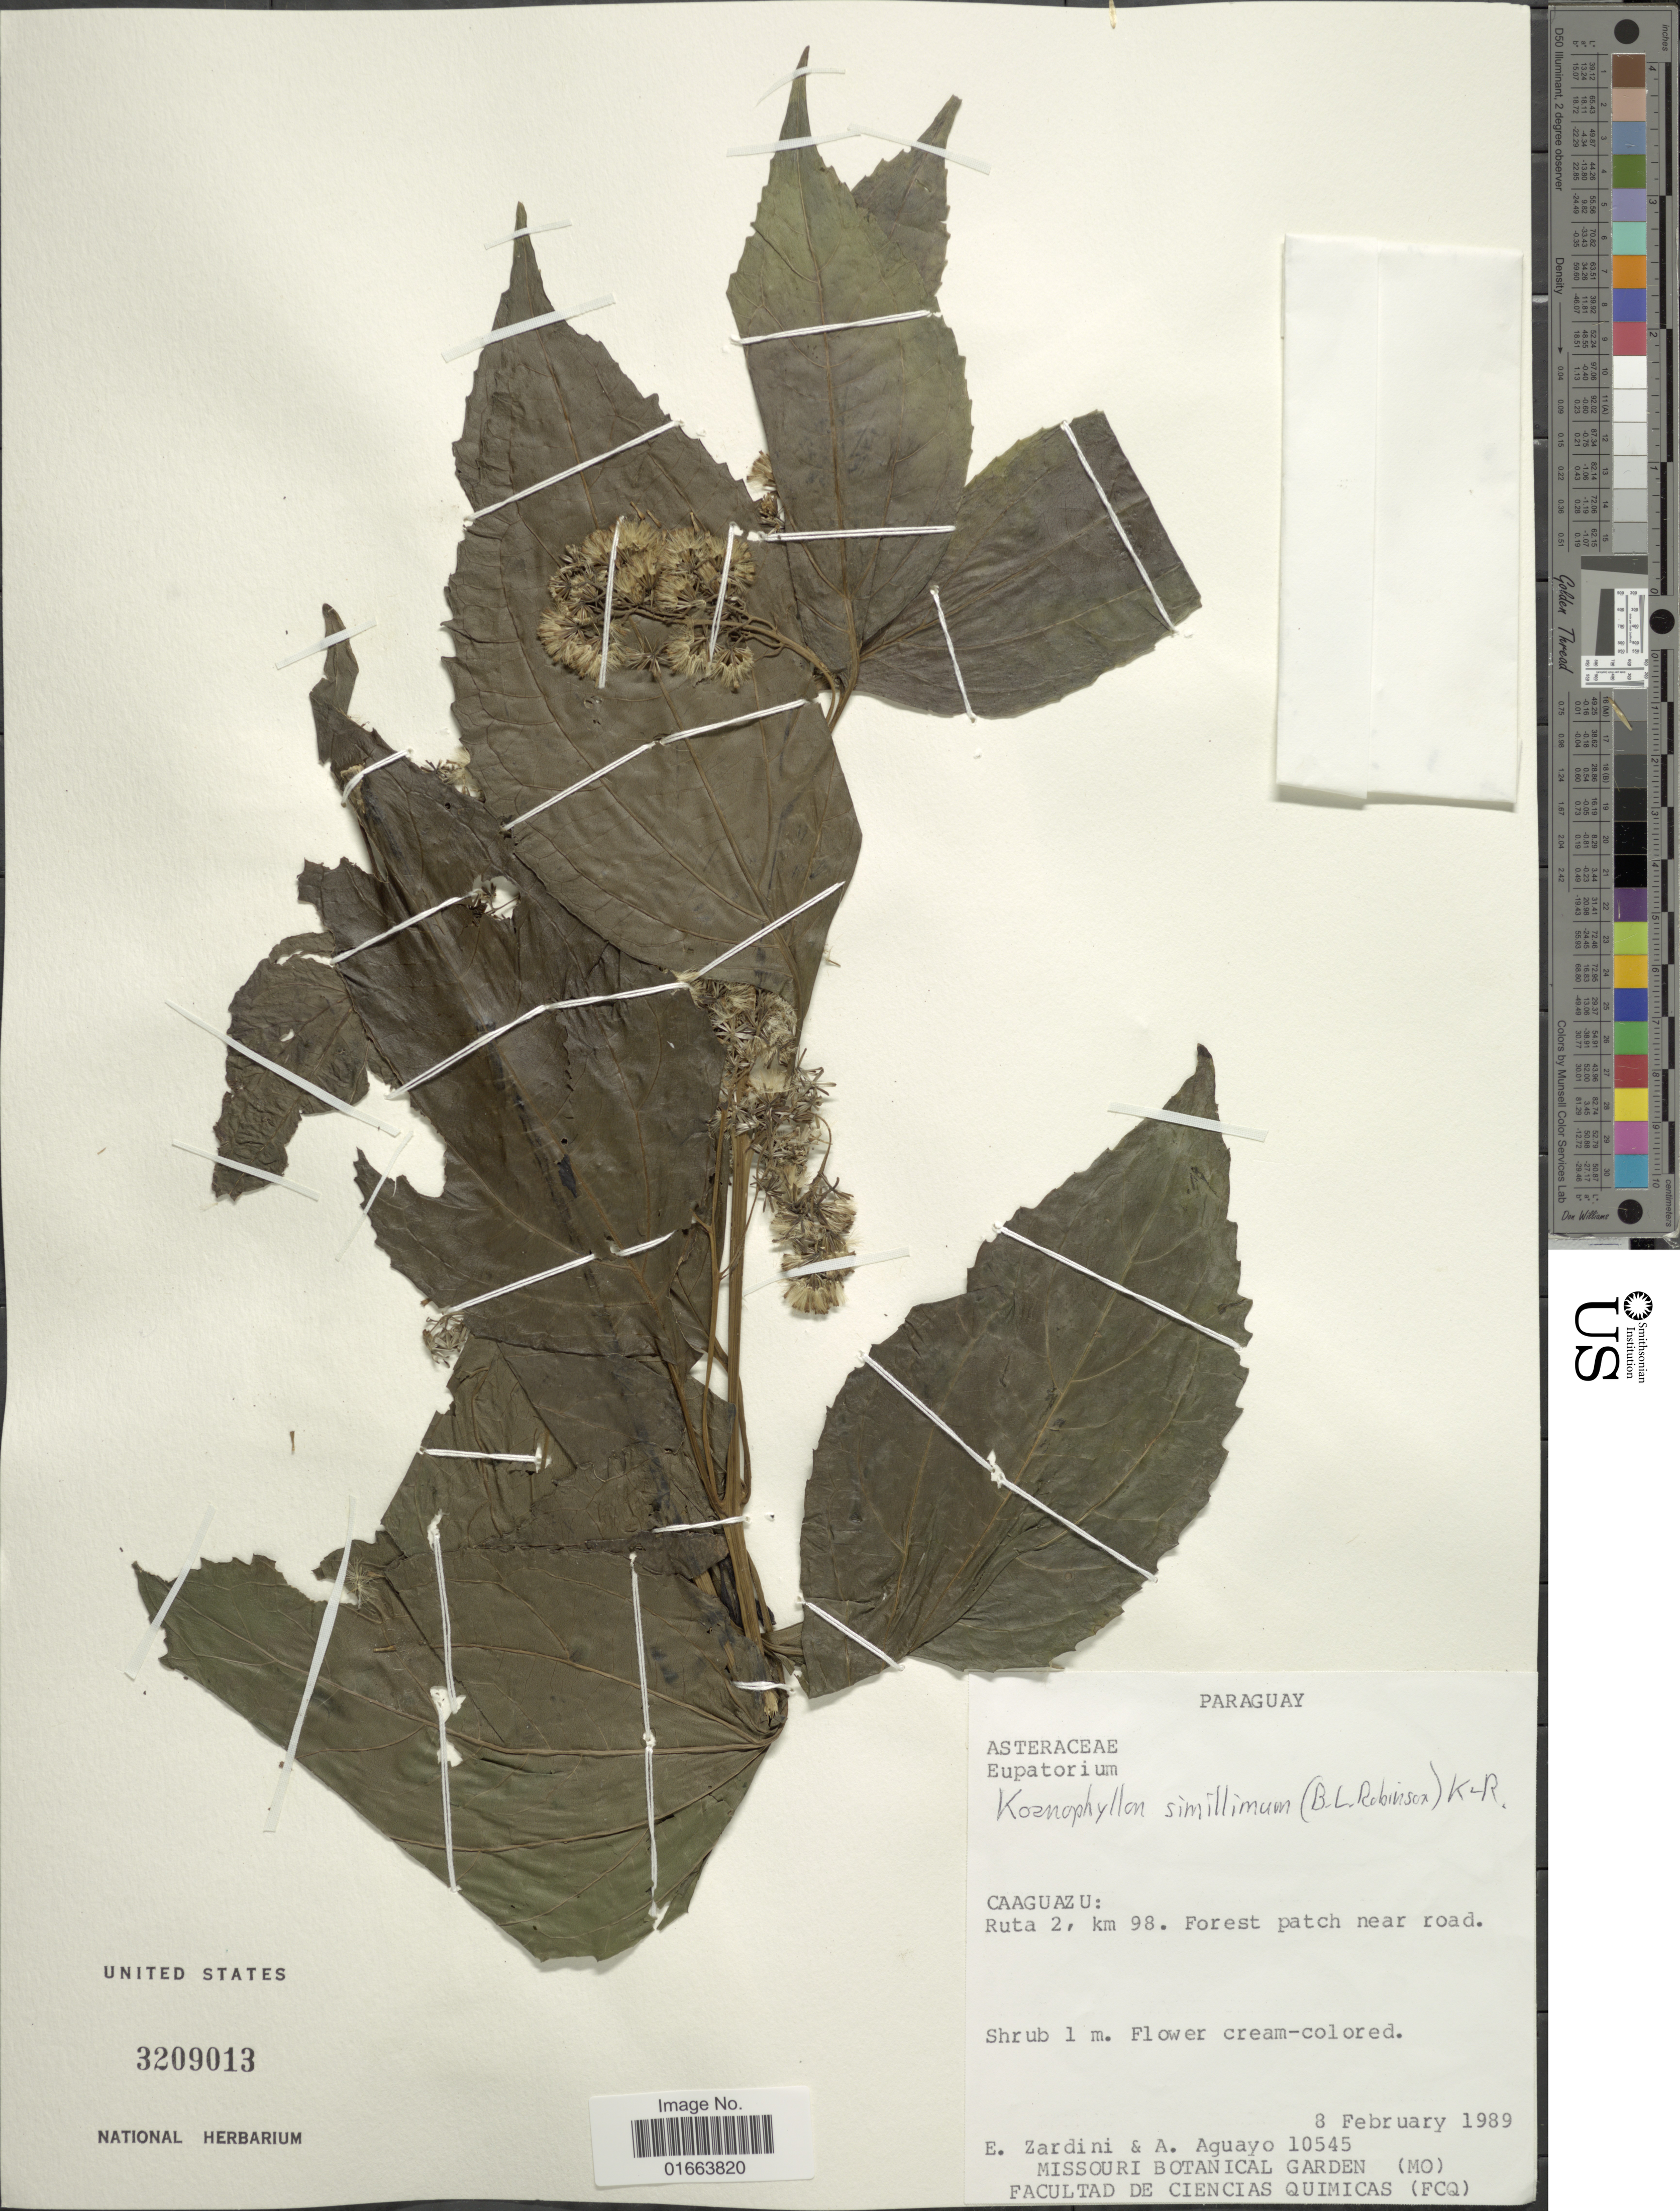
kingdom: Plantae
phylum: Tracheophyta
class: Magnoliopsida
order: Asterales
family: Asteraceae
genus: Koanophyllon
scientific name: Koanophyllon simillimum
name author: (B.L. Rob.) R.M. King & H. Rob.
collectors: E. M. Zardini & A. Aguayo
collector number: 10545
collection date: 1989-02-08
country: Paraguay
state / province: Caaguazu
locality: Ruta 2, km 98. Forest patch near road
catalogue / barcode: US 3209013